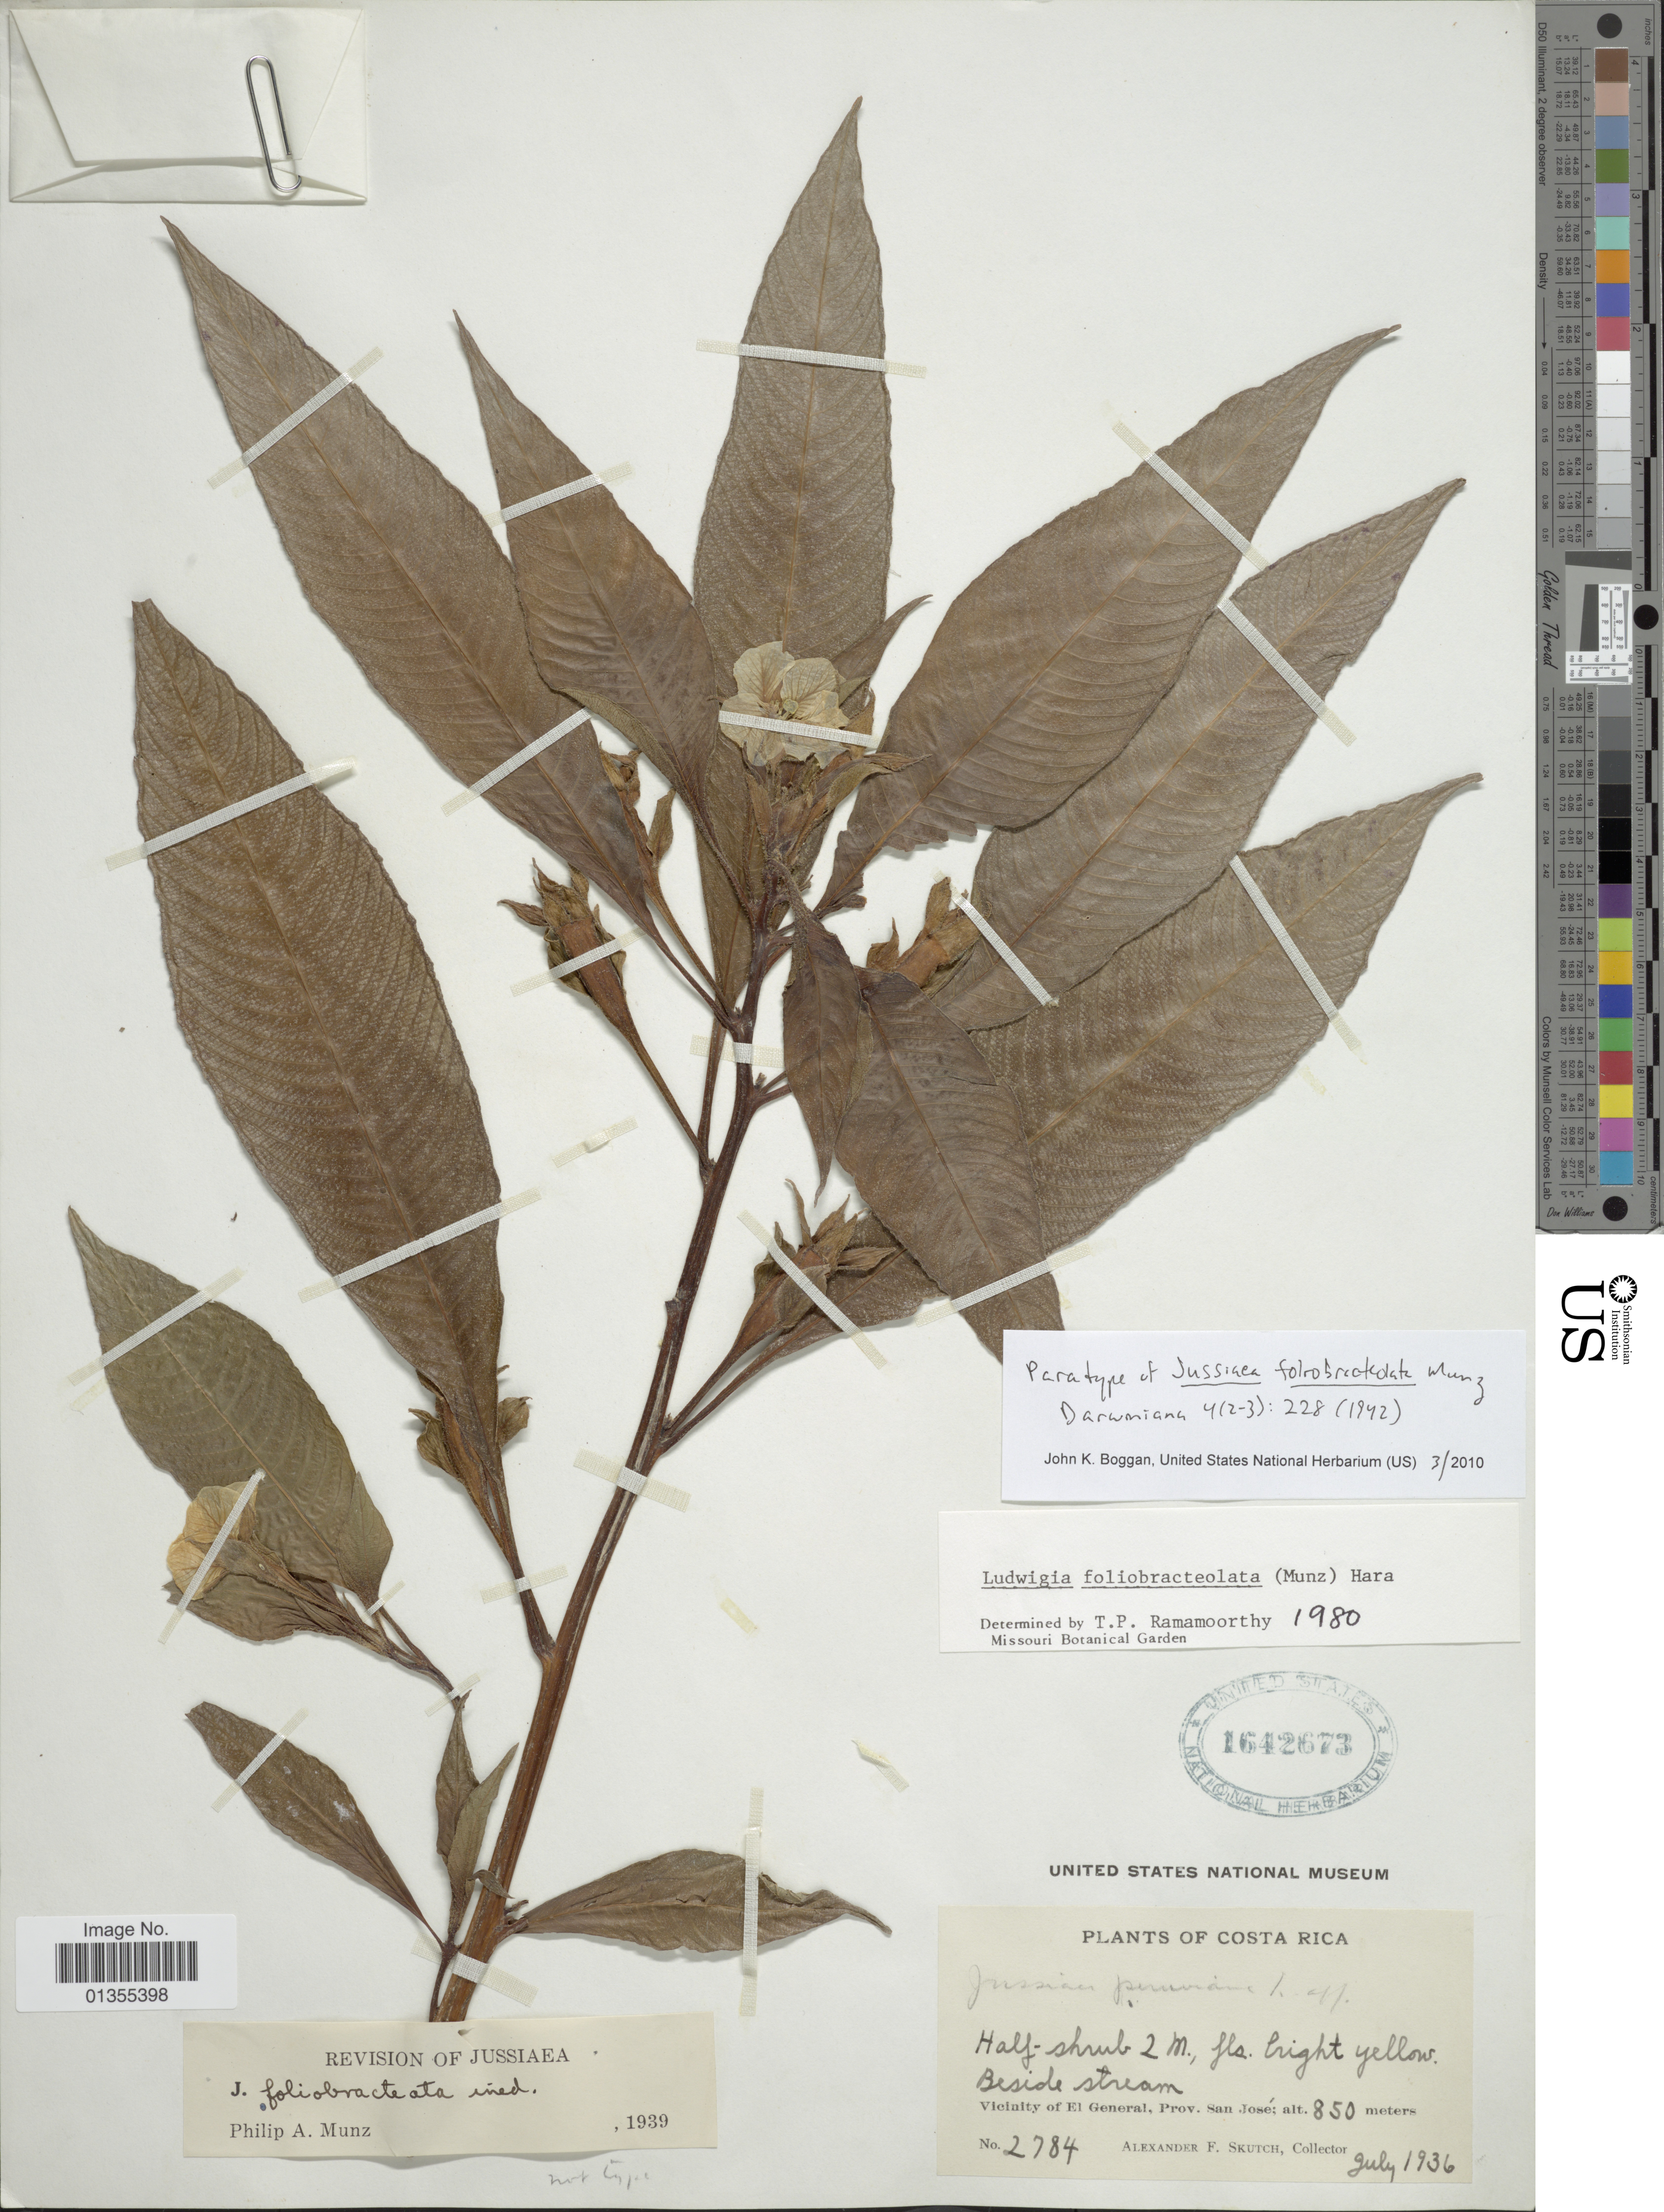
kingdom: Plantae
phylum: Tracheophyta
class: Magnoliopsida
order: Myrtales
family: Onagraceae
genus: Ludwigia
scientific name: Ludwigia foliobracteolata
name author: (Munz) H. Hara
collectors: A. F. Skutch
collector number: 2784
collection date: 1936-07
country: Costa Rica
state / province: San José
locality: Vicinity of El General, Prov. San José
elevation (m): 850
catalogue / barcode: US 1642673